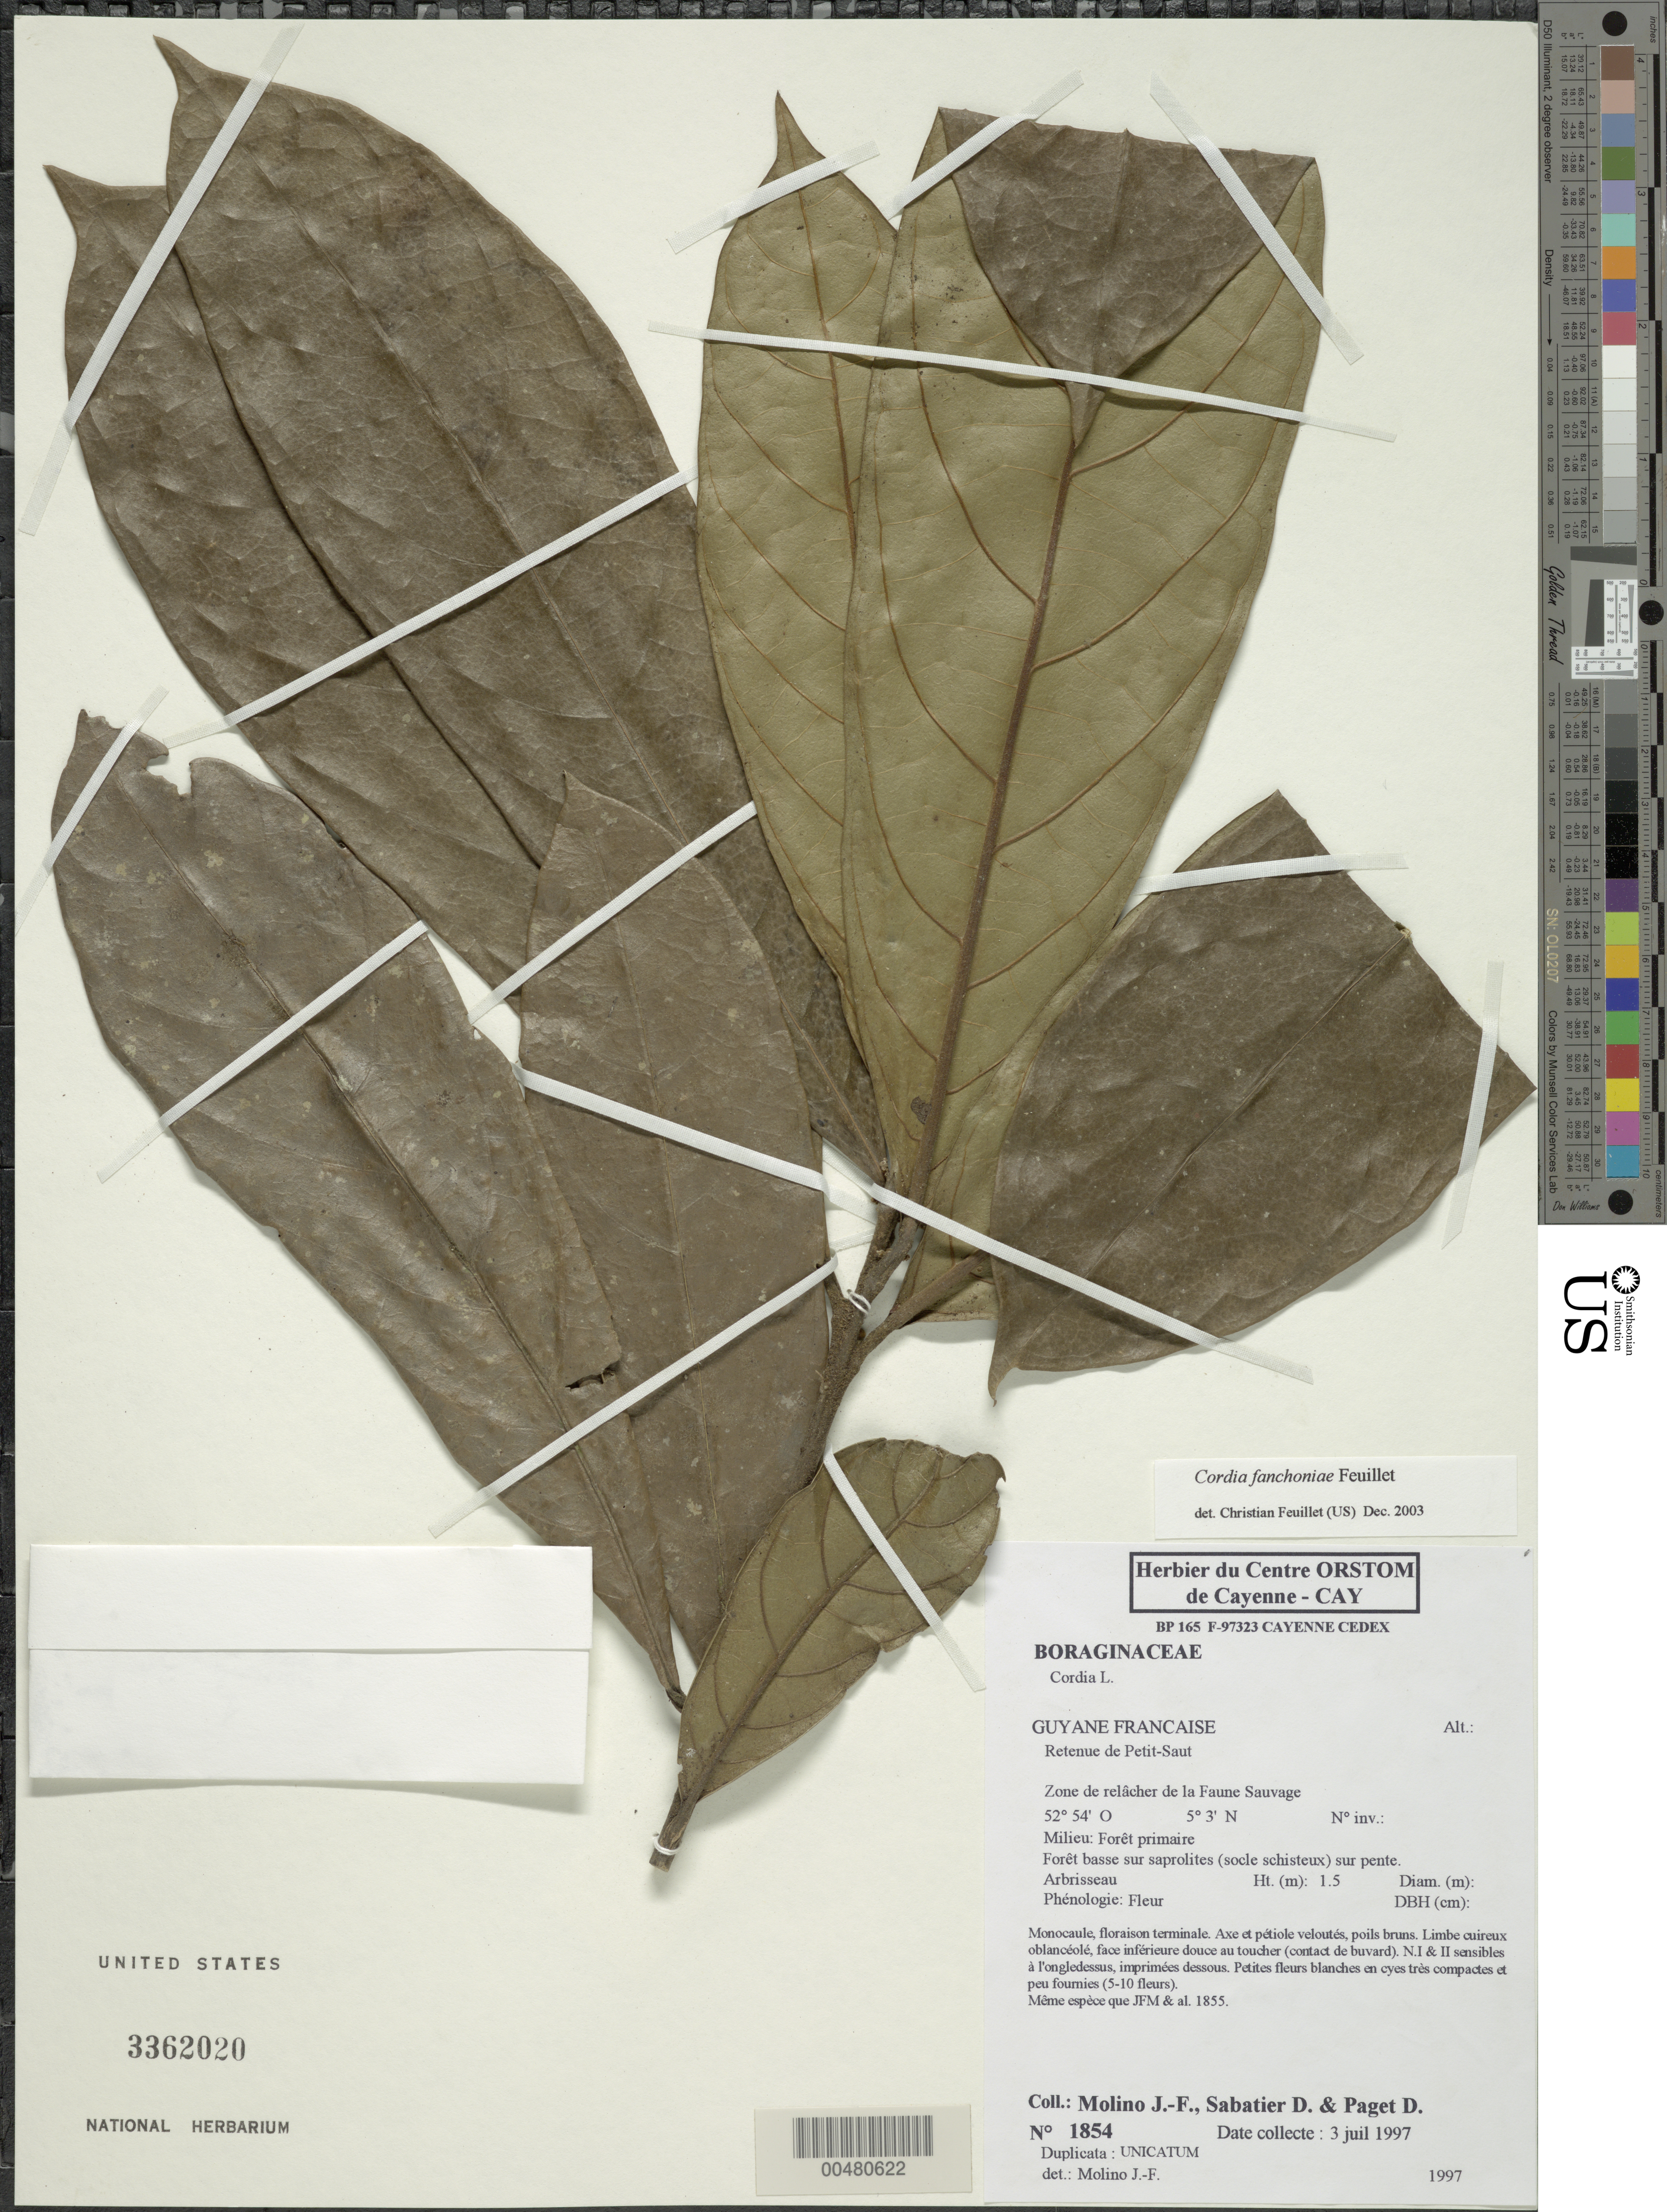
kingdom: Plantae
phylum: Tracheophyta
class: Magnoliopsida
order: Boraginales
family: Cordiaceae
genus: Cordia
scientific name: Cordia fanchoniae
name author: Feuillet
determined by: Feuillet, C.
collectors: J. Molino, D. Sabatier & D. Paget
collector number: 1854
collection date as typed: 3-Jul-97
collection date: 1997-07-03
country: French Guiana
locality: Petit Saut dam (Sinnamary River)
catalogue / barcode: US 3362020